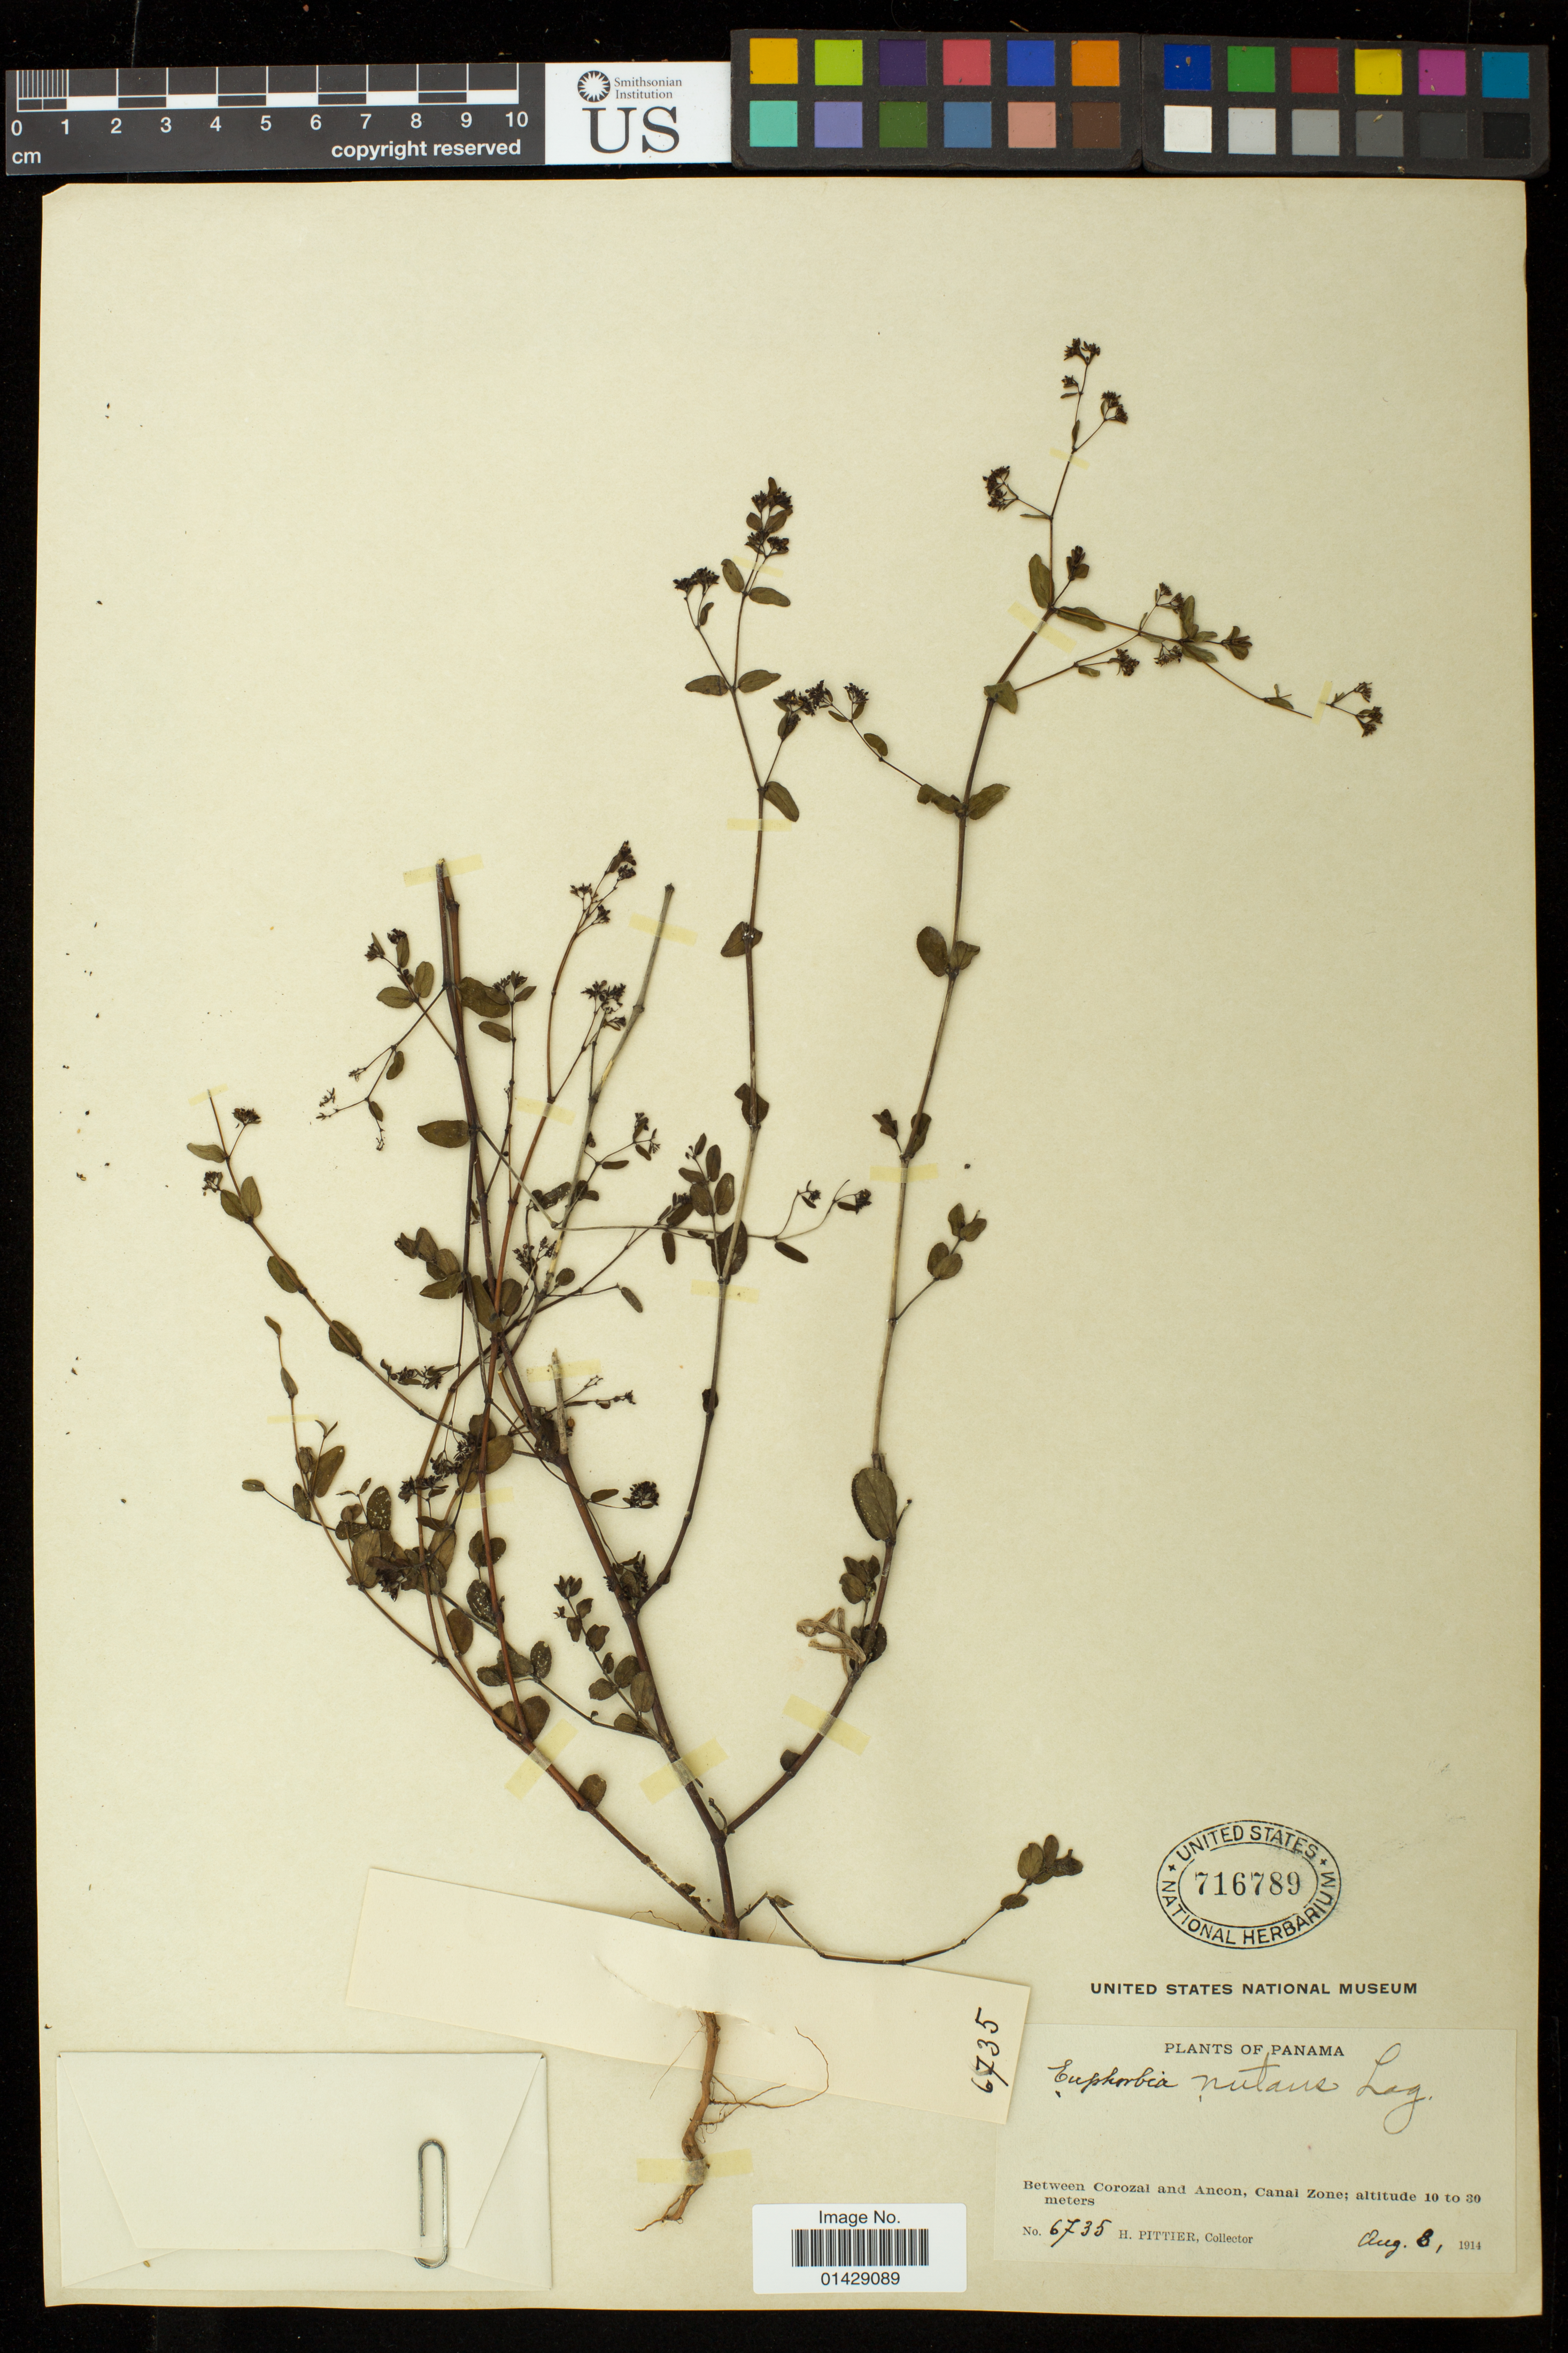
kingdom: Plantae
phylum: Tracheophyta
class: Magnoliopsida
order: Malpighiales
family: Euphorbiaceae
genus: Euphorbia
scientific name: Euphorbia hyssopifolia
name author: L.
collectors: H. F. Pittier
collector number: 6735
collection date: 1914-08-08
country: Panama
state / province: Panamá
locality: Between Corozal and Ancon, Canal Zone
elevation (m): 10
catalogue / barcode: US 716789